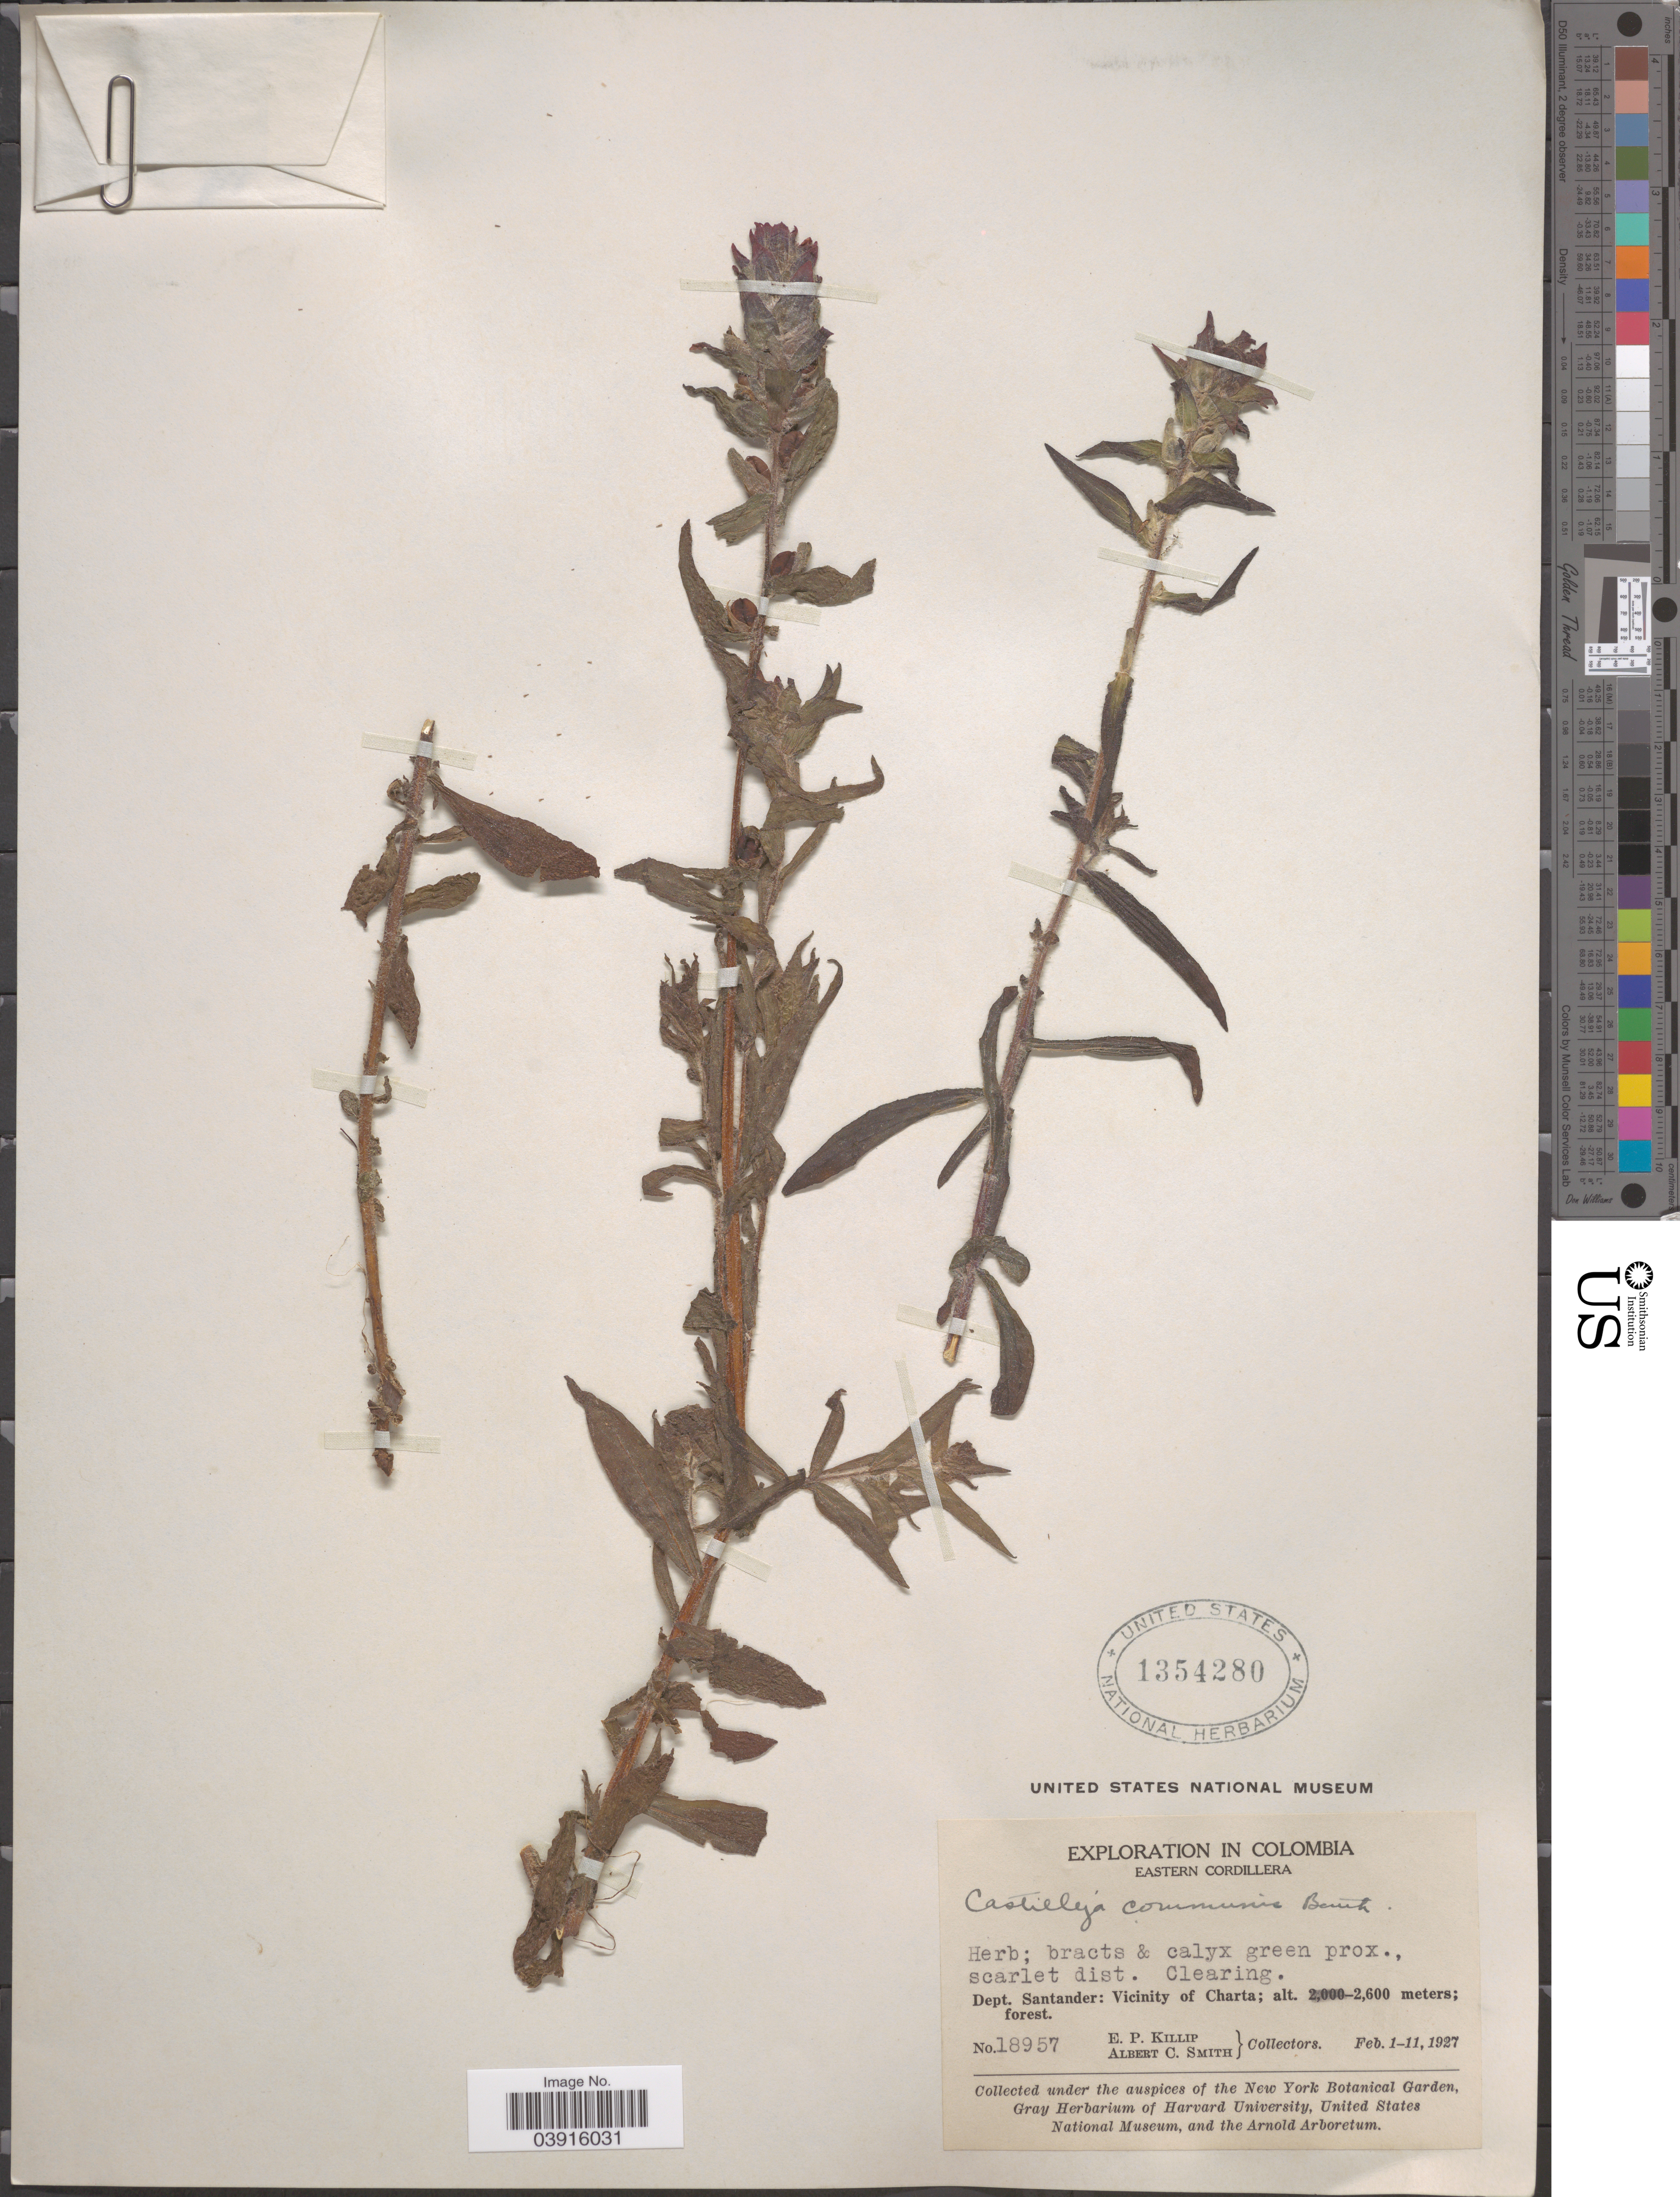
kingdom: Plantae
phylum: Tracheophyta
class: Magnoliopsida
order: Lamiales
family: Orobanchaceae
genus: Castilleja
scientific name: Castilleja arvensis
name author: Schltdl. & Cham.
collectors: E. P. Killip & A. C. Smith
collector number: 18957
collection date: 1927-02-01/1927-02-11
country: Colombia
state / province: Santander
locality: Eastern Cordillera. Dept. Santander: Vicinity of Charta.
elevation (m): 2600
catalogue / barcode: US 1354280